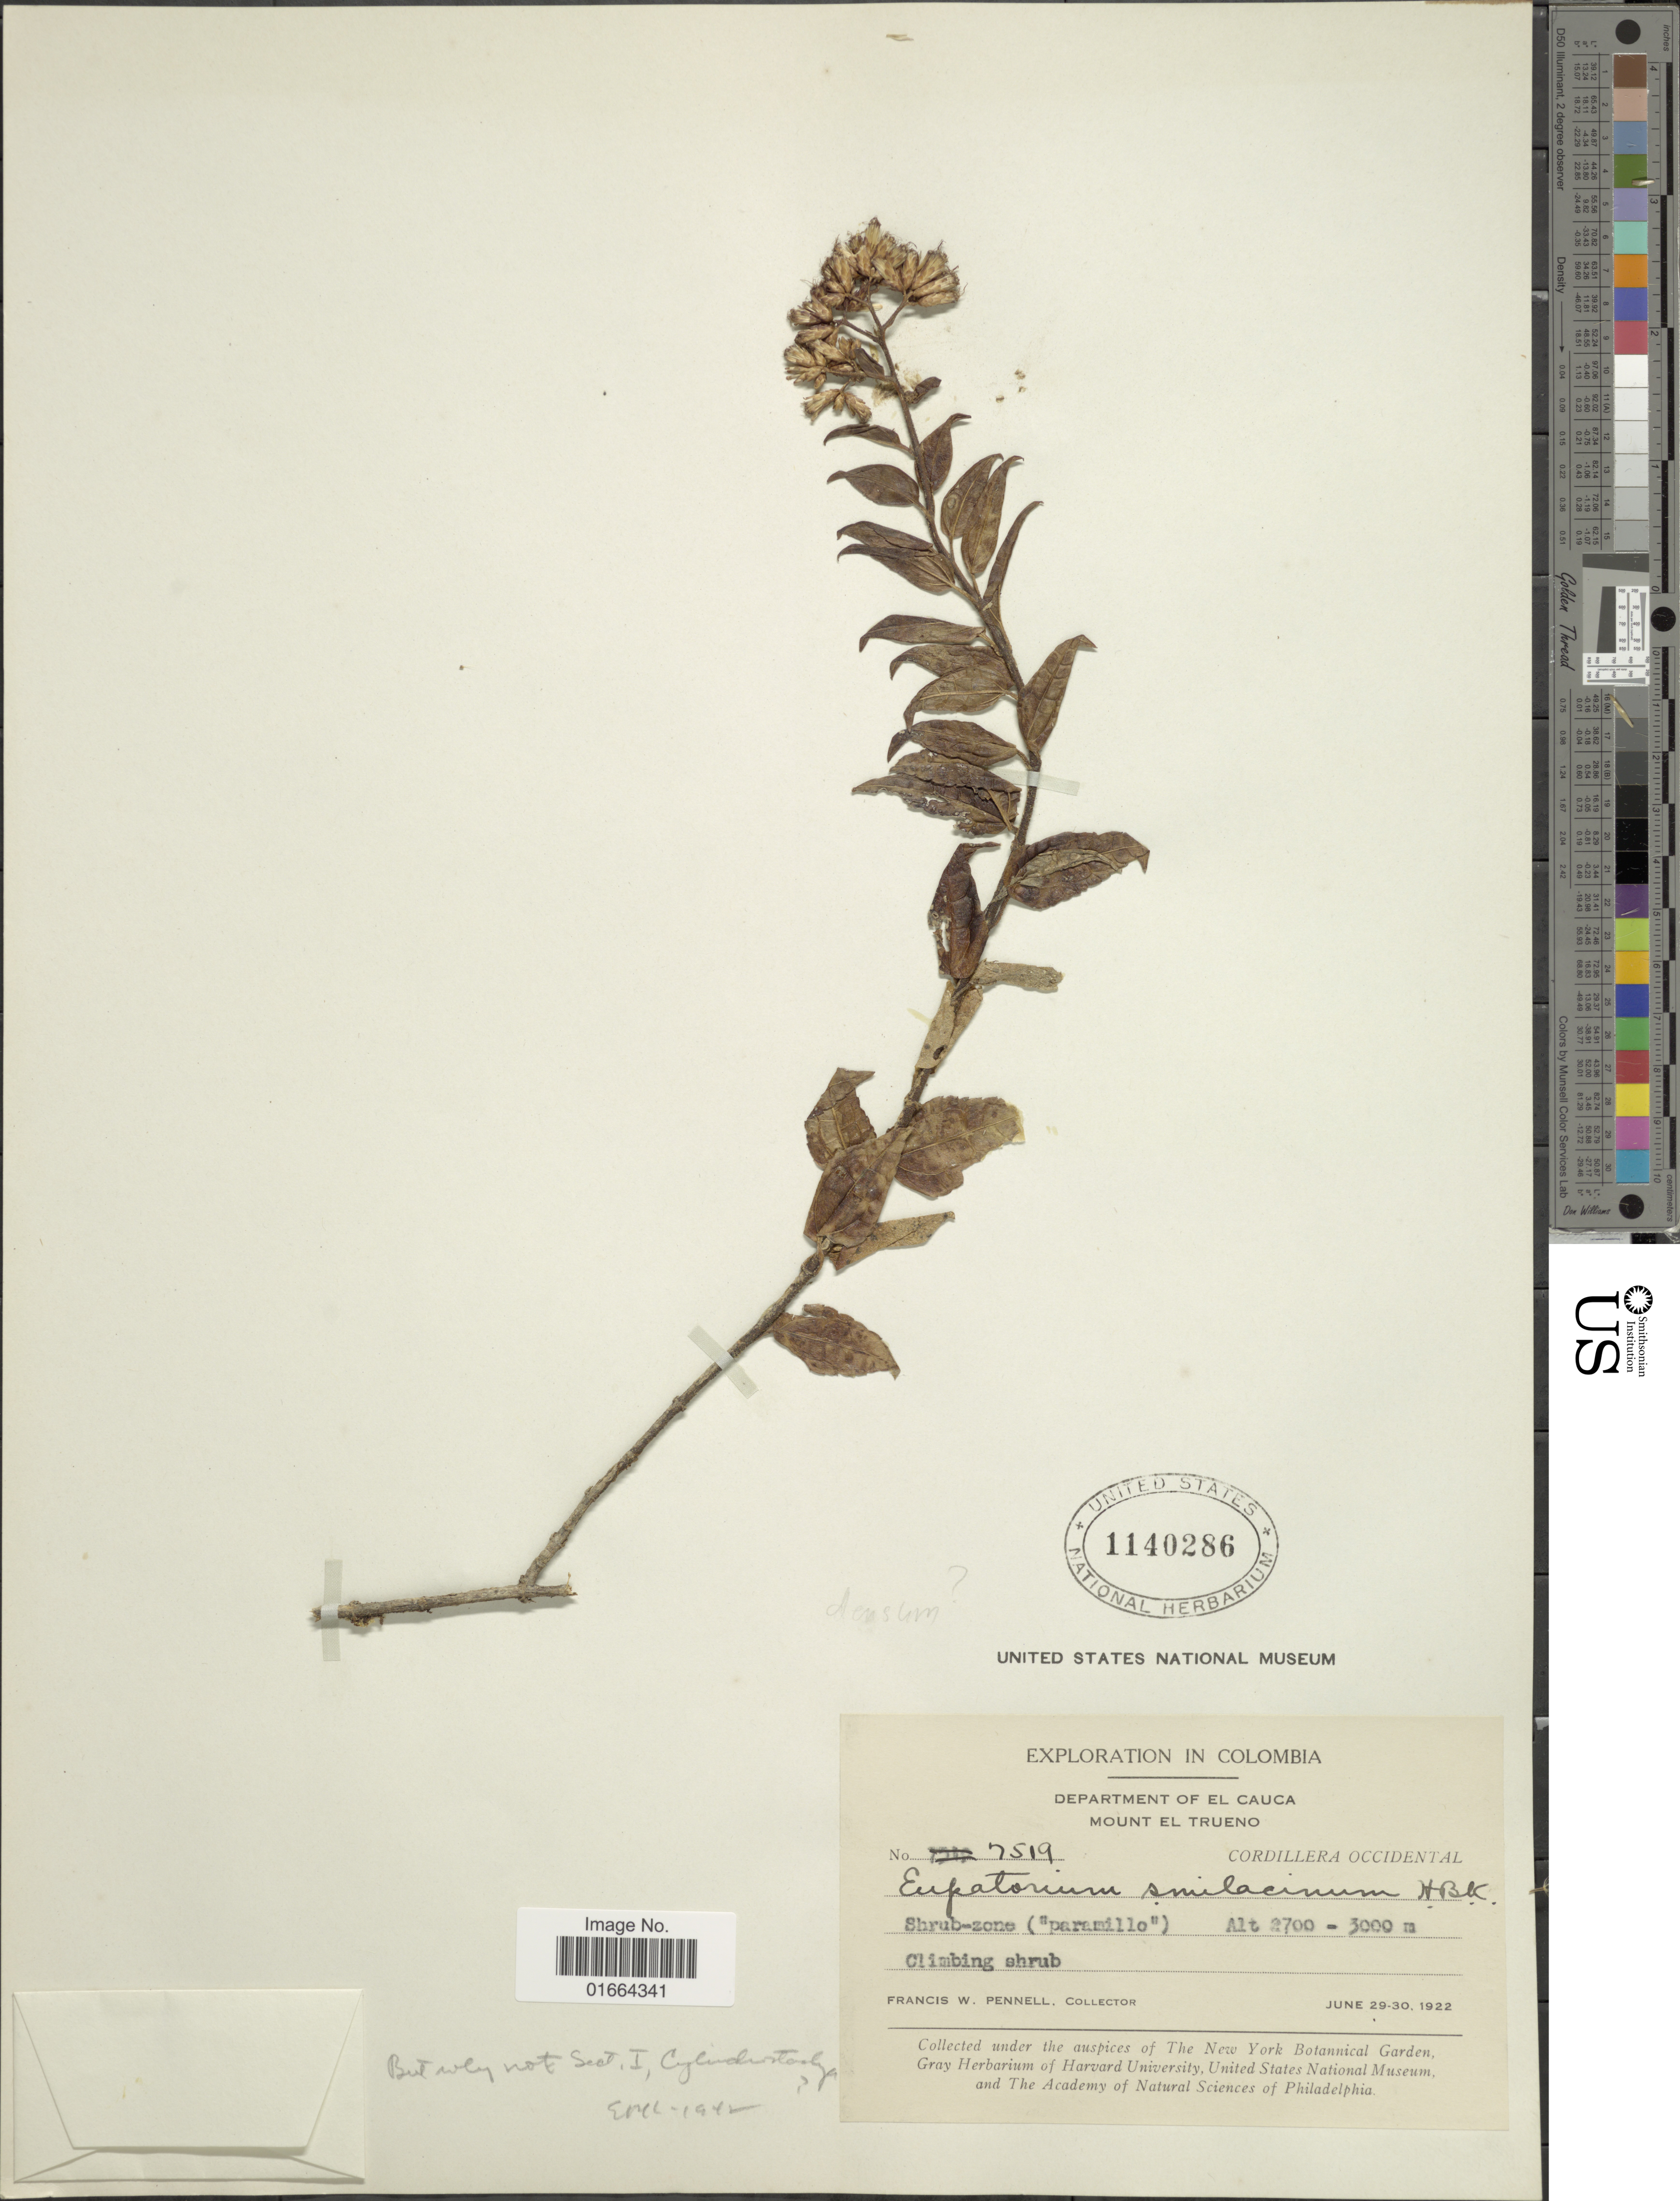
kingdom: Plantae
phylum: Tracheophyta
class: Magnoliopsida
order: Asterales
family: Asteraceae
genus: Asplundianthus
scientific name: Asplundianthus densus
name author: (Benth.) R.M. King & H. Rob.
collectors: F. W. Pennell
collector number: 7519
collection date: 1922-06-29/1922-06-30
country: Colombia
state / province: Cauca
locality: Department of El Cauca. Mount El Trueno. Cordillera Occidental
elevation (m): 2700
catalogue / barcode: US 1140286